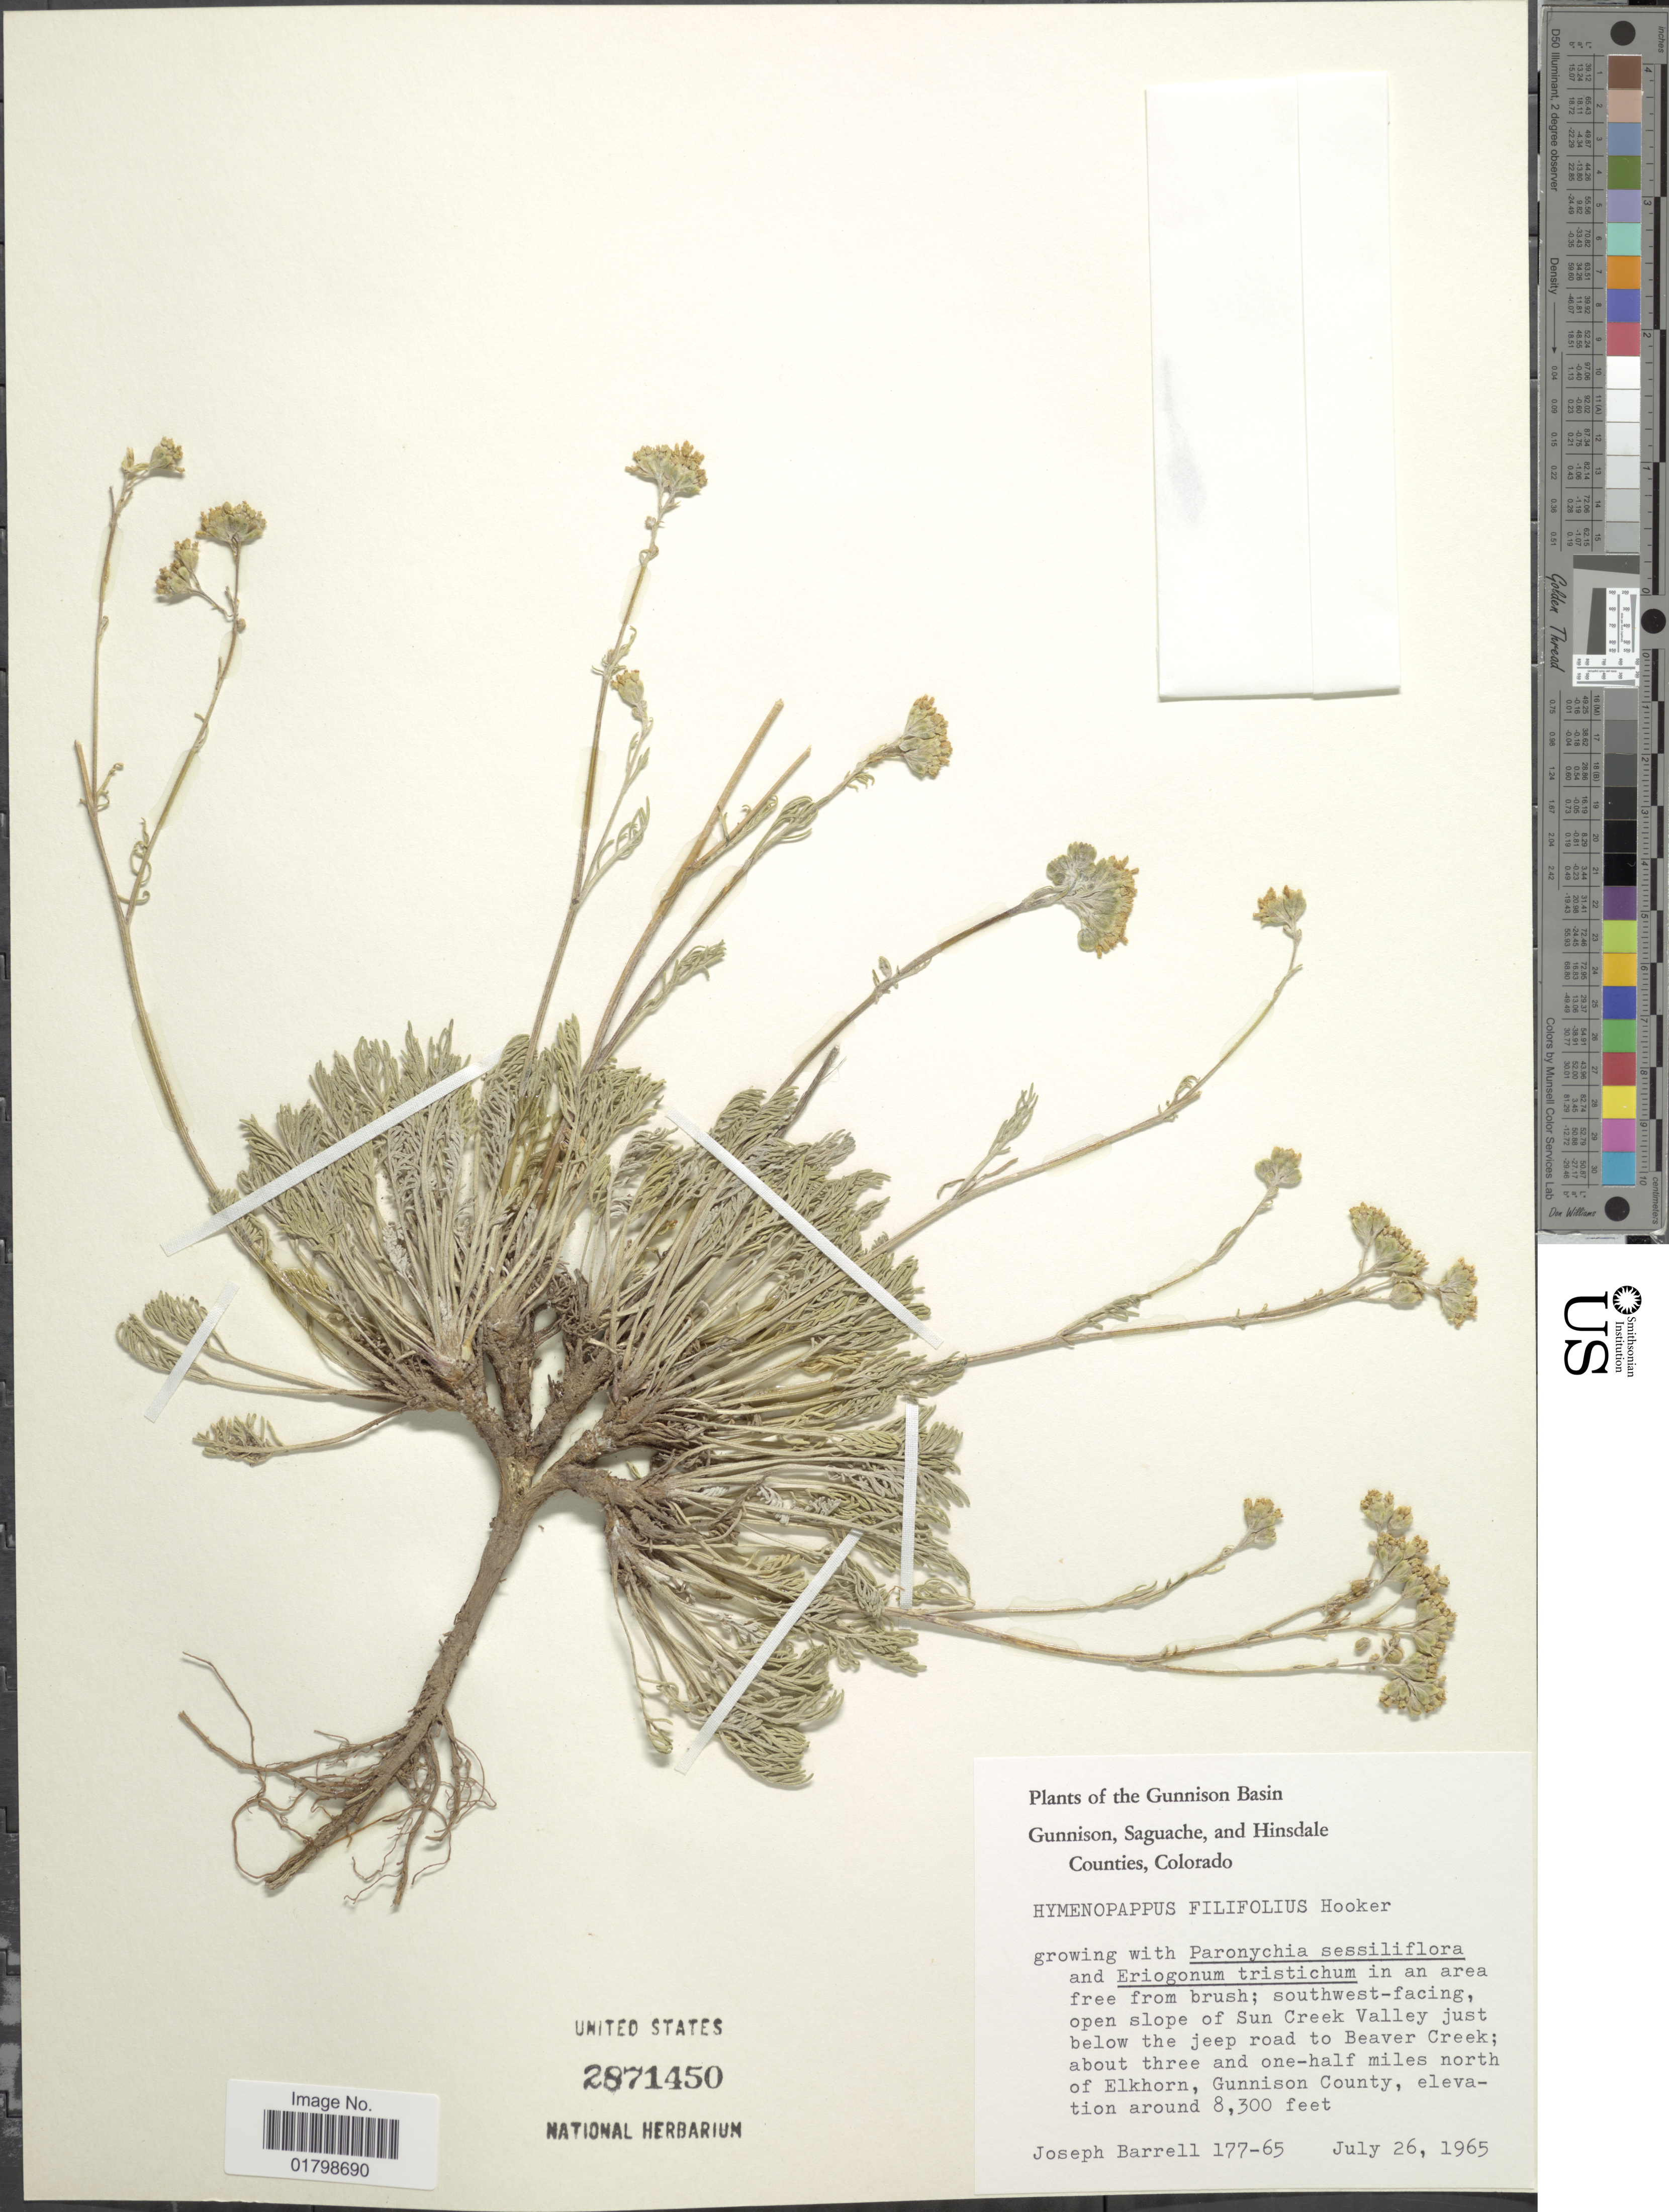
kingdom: Plantae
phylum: Tracheophyta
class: Magnoliopsida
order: Asterales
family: Asteraceae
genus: Hymenopappus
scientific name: Hymenopappus filifolius var. cinereus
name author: (Rydb.) I.M. Johnst.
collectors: J. Barrell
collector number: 177-65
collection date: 1965-07-26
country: United States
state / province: Colorado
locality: Gunnison Basin, Gunnison, Saguache, and Hinsdale Counties, southwest facing, open slope of Sun Creek Valley just below the jeep road to Beaver Creek; about three and one-half miles north of Elkhorn, Gunnison County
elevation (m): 2530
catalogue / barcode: US 2871450